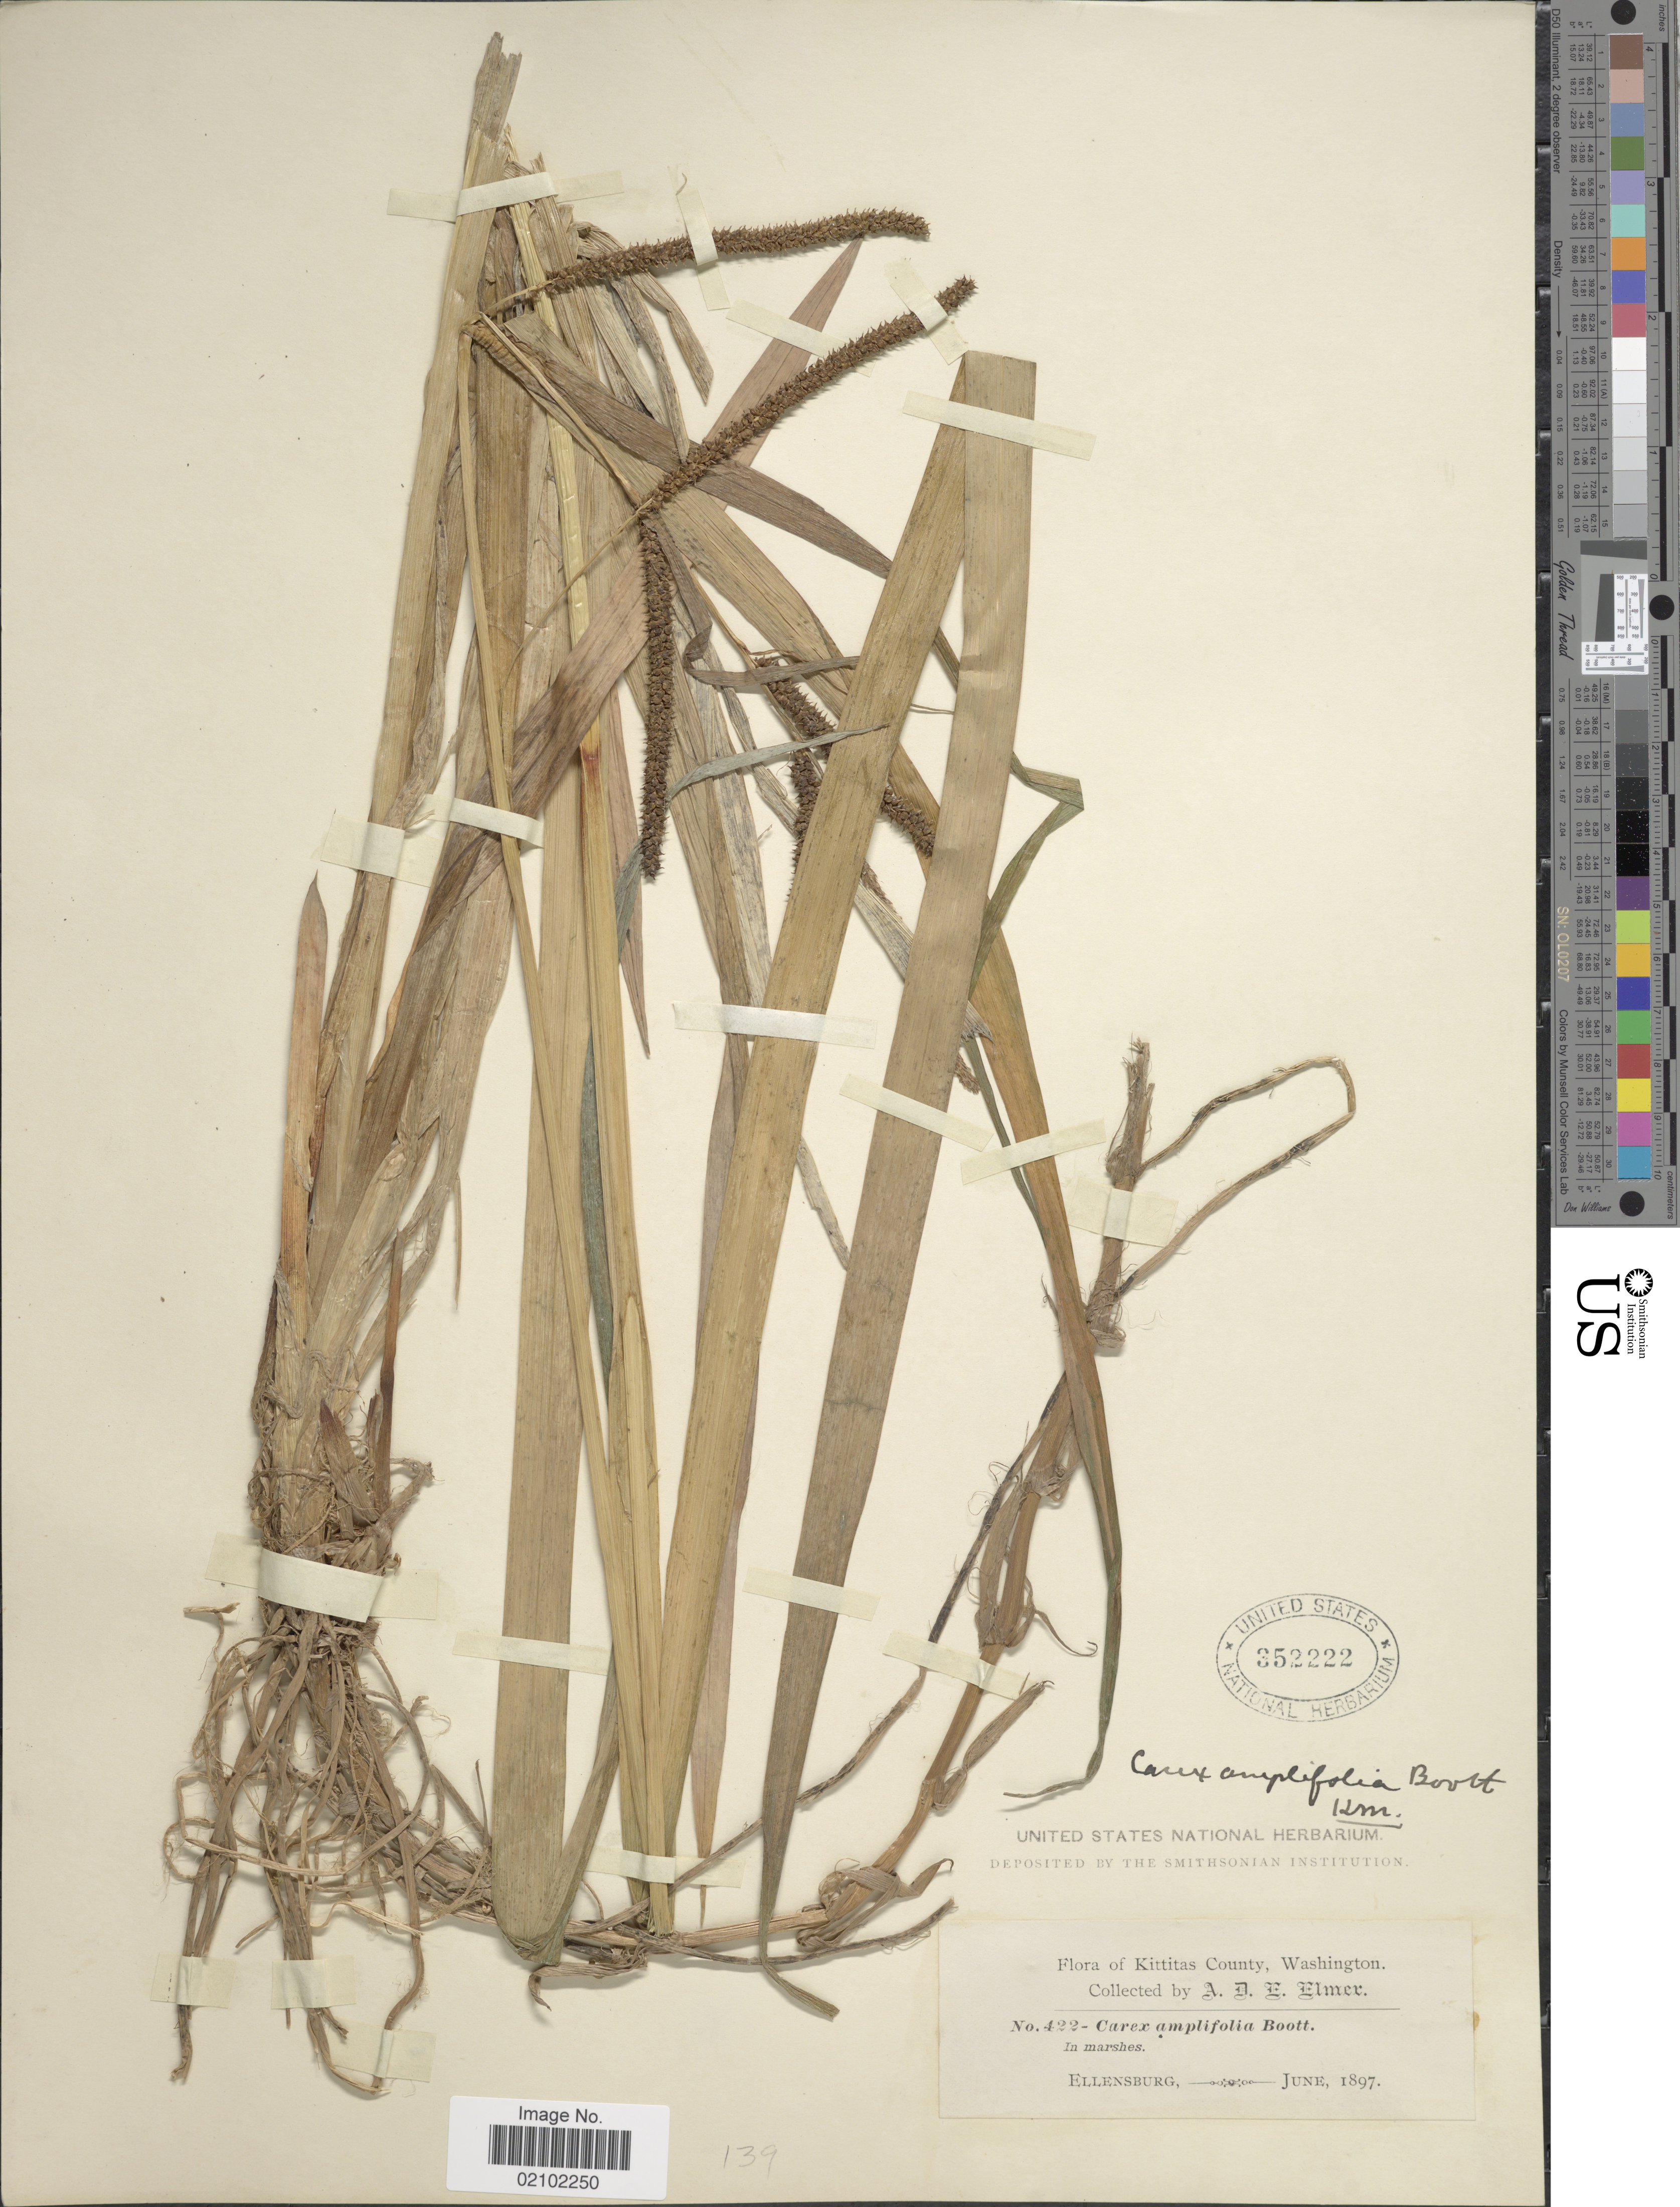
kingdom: Plantae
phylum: Tracheophyta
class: Liliopsida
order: Poales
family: Cyperaceae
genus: Carex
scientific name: Carex amplifolia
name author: Boott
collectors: A. D. E. Elmer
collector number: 422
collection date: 1897-06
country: United States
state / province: Washington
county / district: Kittitas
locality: Kittitas County. Ellensburg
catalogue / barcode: US 352222